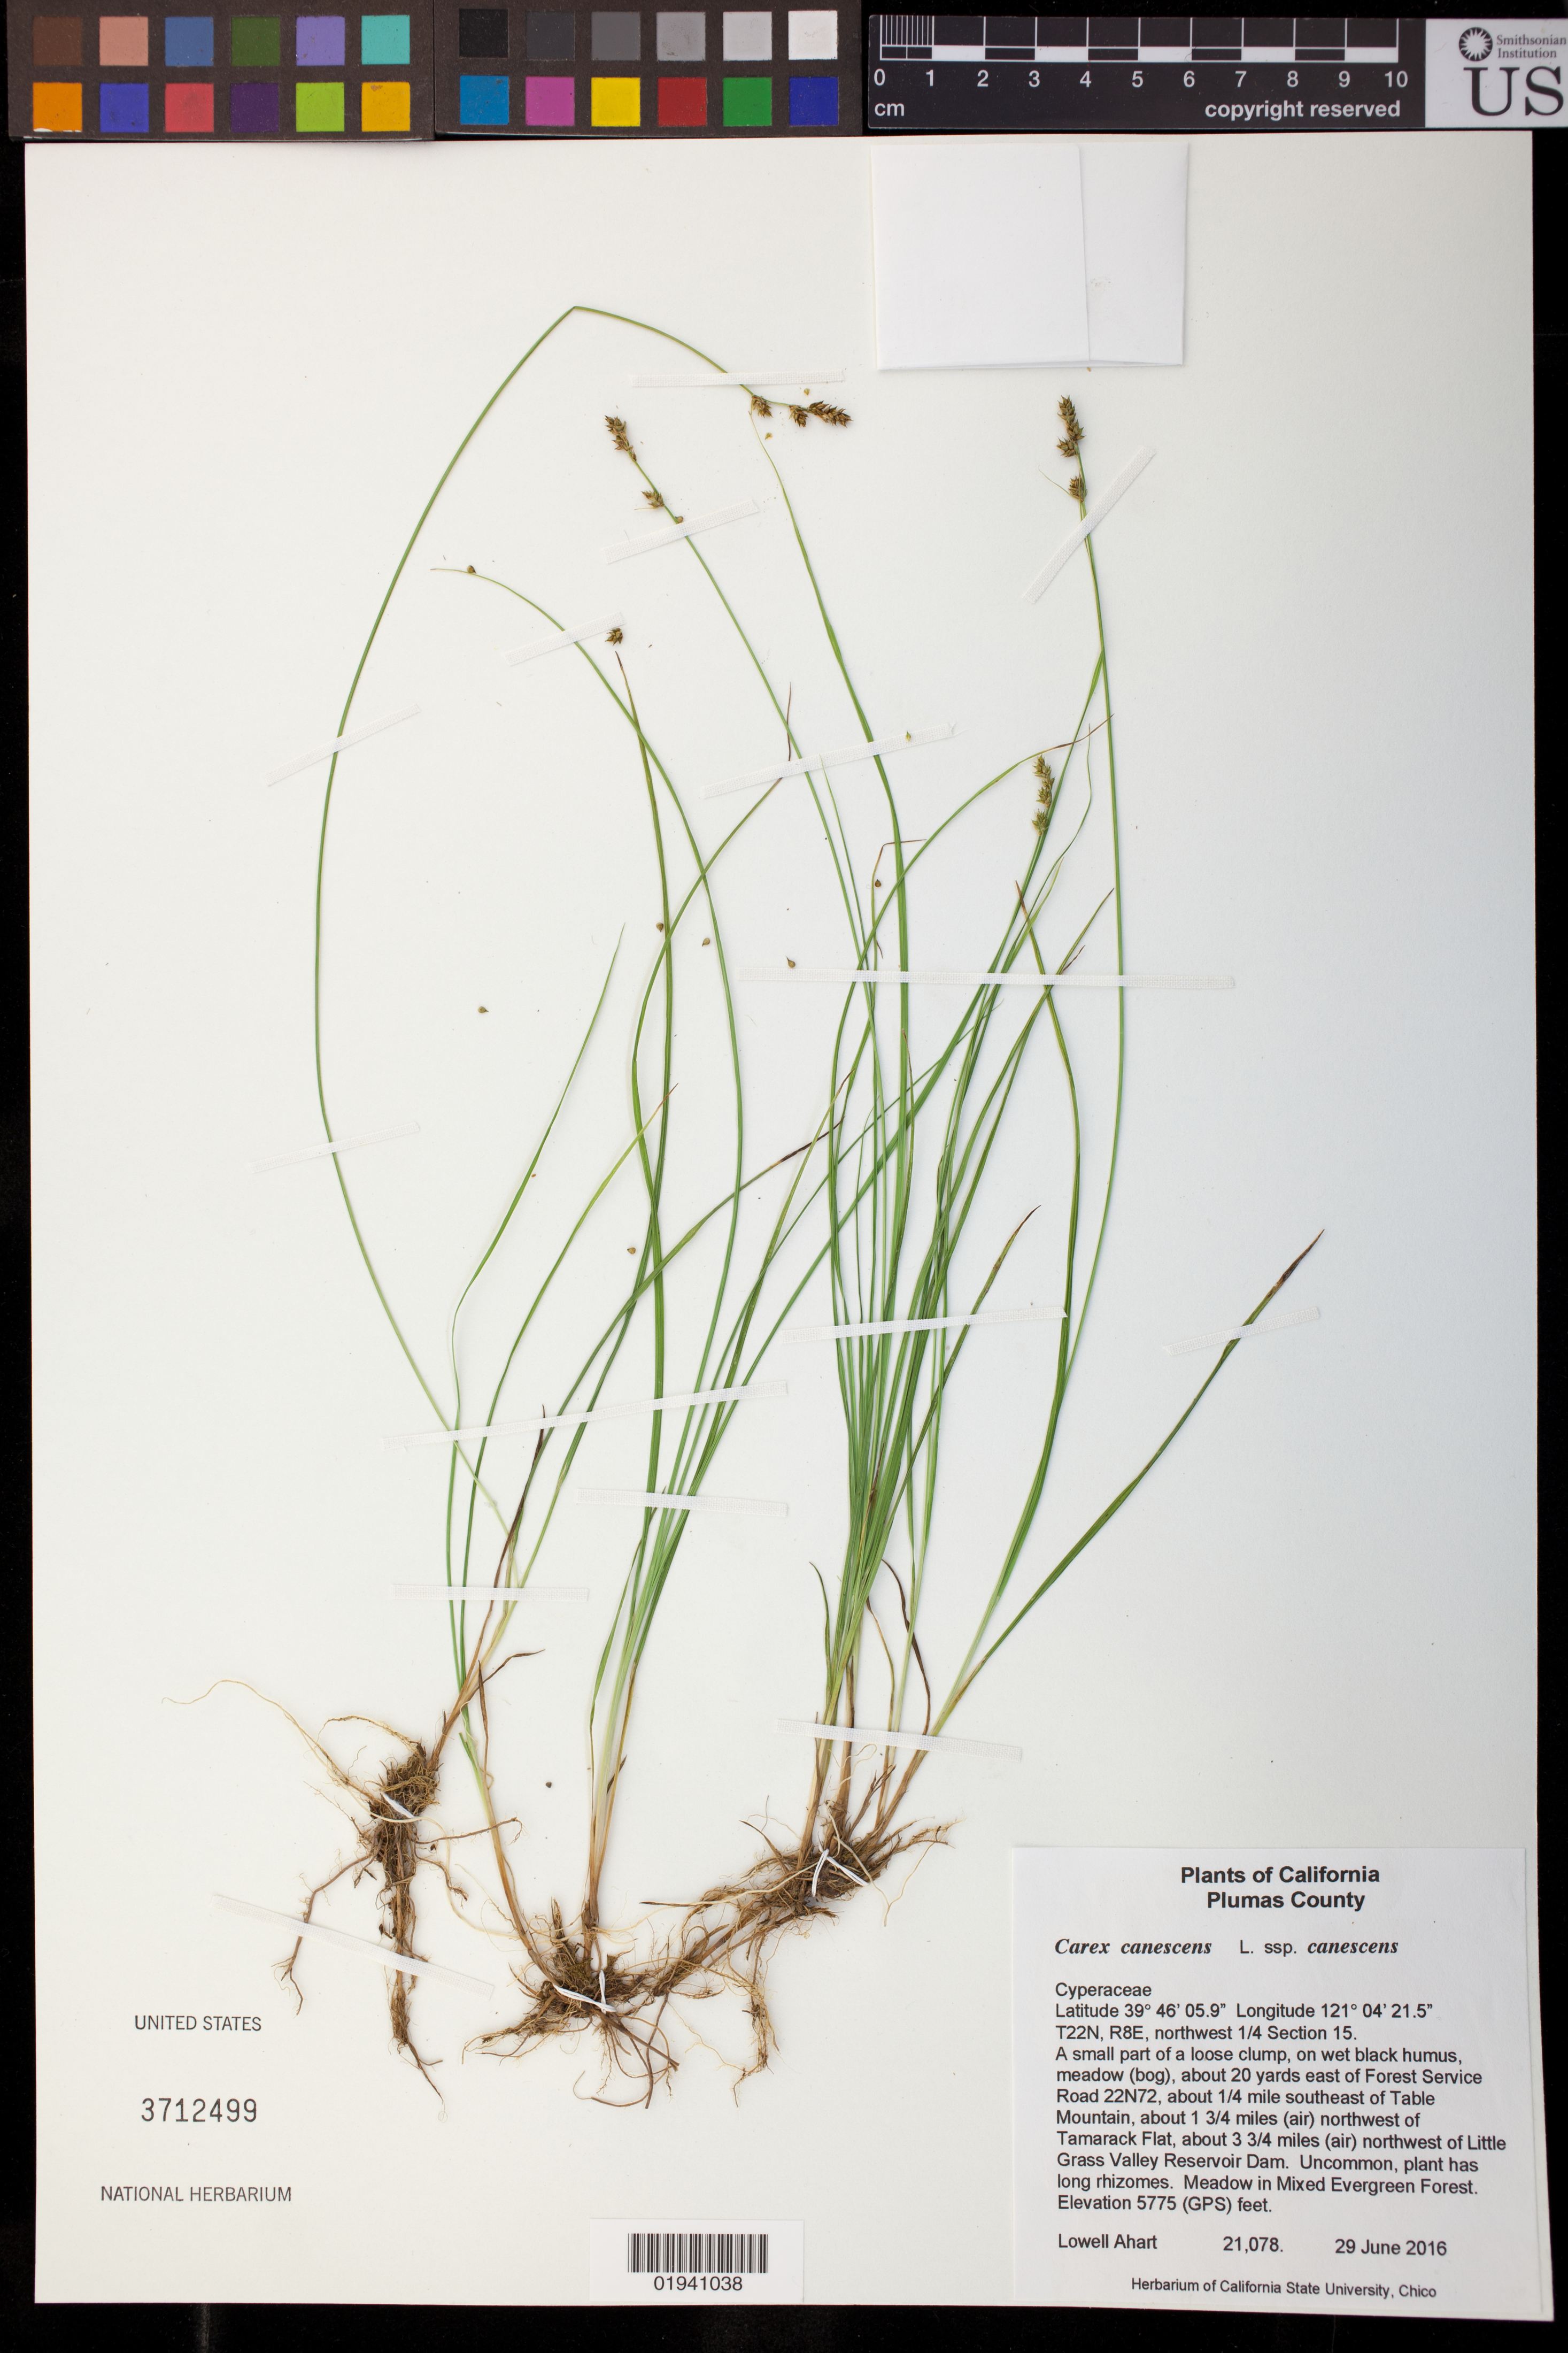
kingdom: Plantae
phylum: Tracheophyta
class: Liliopsida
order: Poales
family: Cyperaceae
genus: Carex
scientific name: Carex canescens var. canescens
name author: L.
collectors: L. Ahart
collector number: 21078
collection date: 2016-06-29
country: United States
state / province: California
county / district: Modoc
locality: T22N, R8E, northeast 1/4 section 15. About 20 yards east of Forest Service Road 22N72, about 1/4 mile southeast of Table Mountain, about 1 3/4 miles (air) northwest of Tamarack Flat, about 3 3/4 miles (air) northwest of Little Grass Valley Reservoir Dam.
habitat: on wet black humus, meadow (bog), mixed everygreen forest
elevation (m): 1760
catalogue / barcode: US 3712499